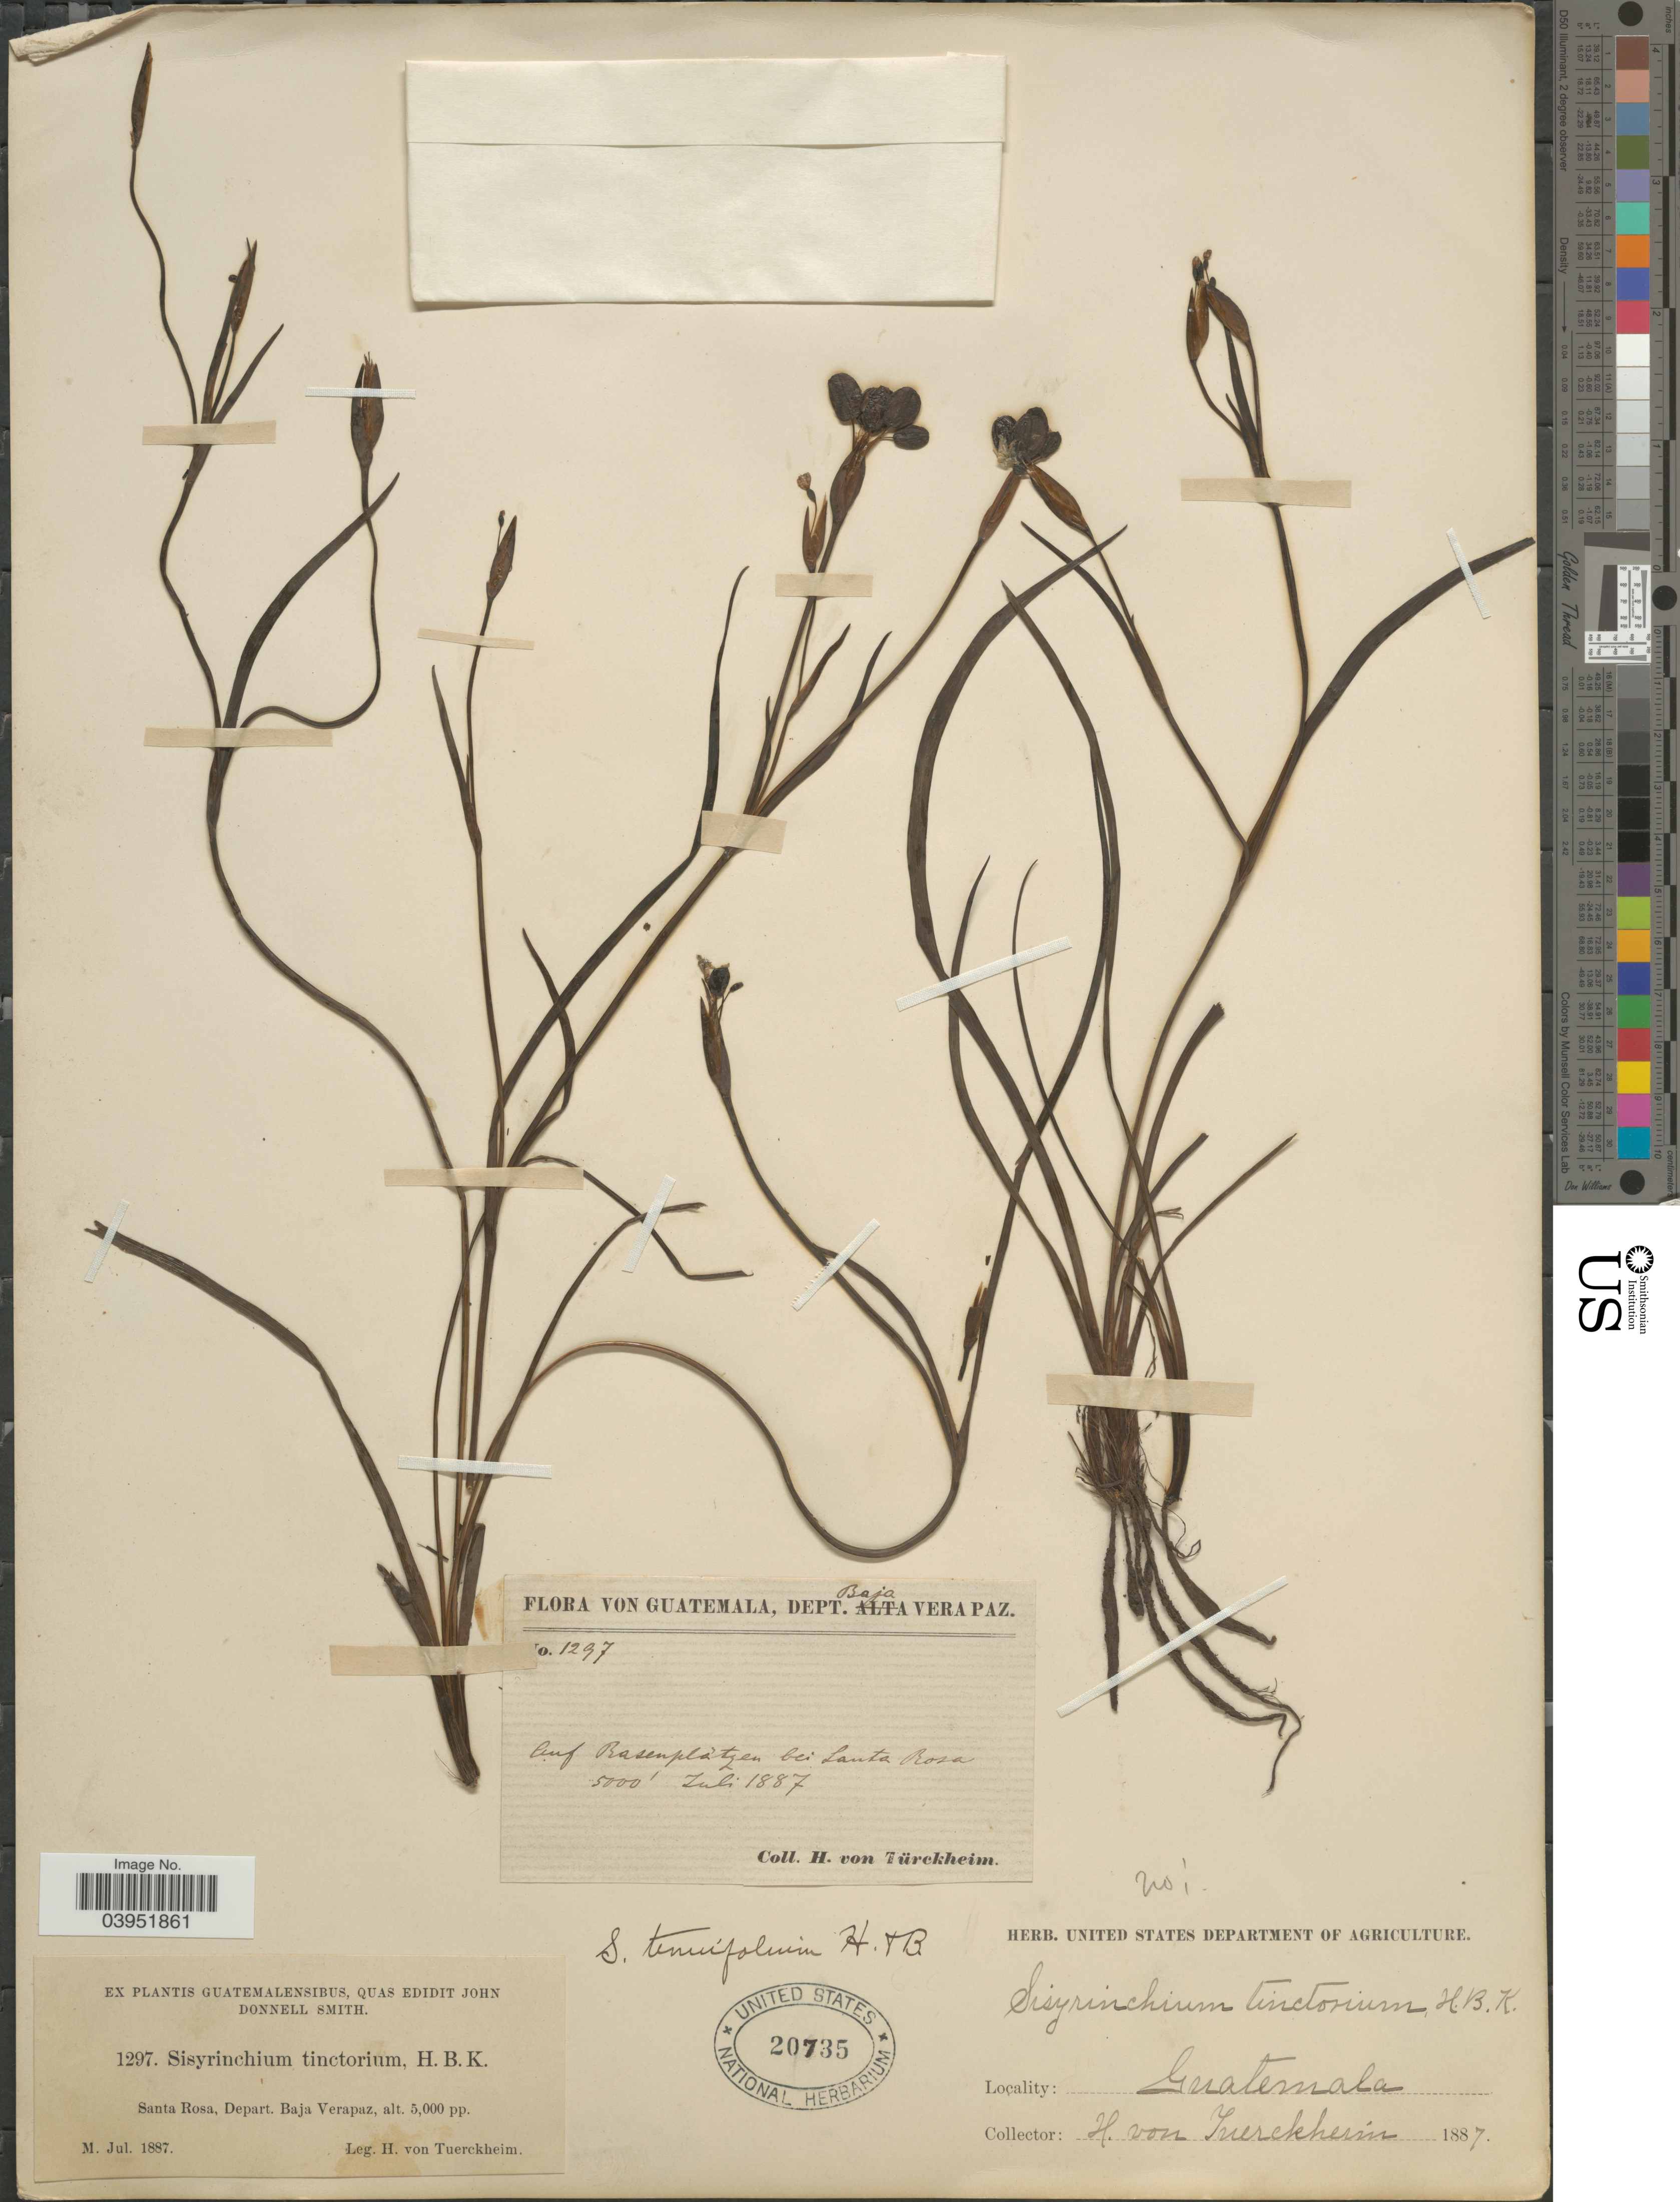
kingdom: Plantae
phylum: Tracheophyta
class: Liliopsida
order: Asparagales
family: Iridaceae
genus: Sisyrinchium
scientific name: Sisyrinchium sp.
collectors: H. von Türckheim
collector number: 1297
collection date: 1887-07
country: Guatemala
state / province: Baja Verapaz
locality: Dept. Baja Verapaz. Auf Basenplátzen bei Santa Rosa. Santa Rosa, Depart. Baja Verapaz.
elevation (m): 1524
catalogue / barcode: US 20735